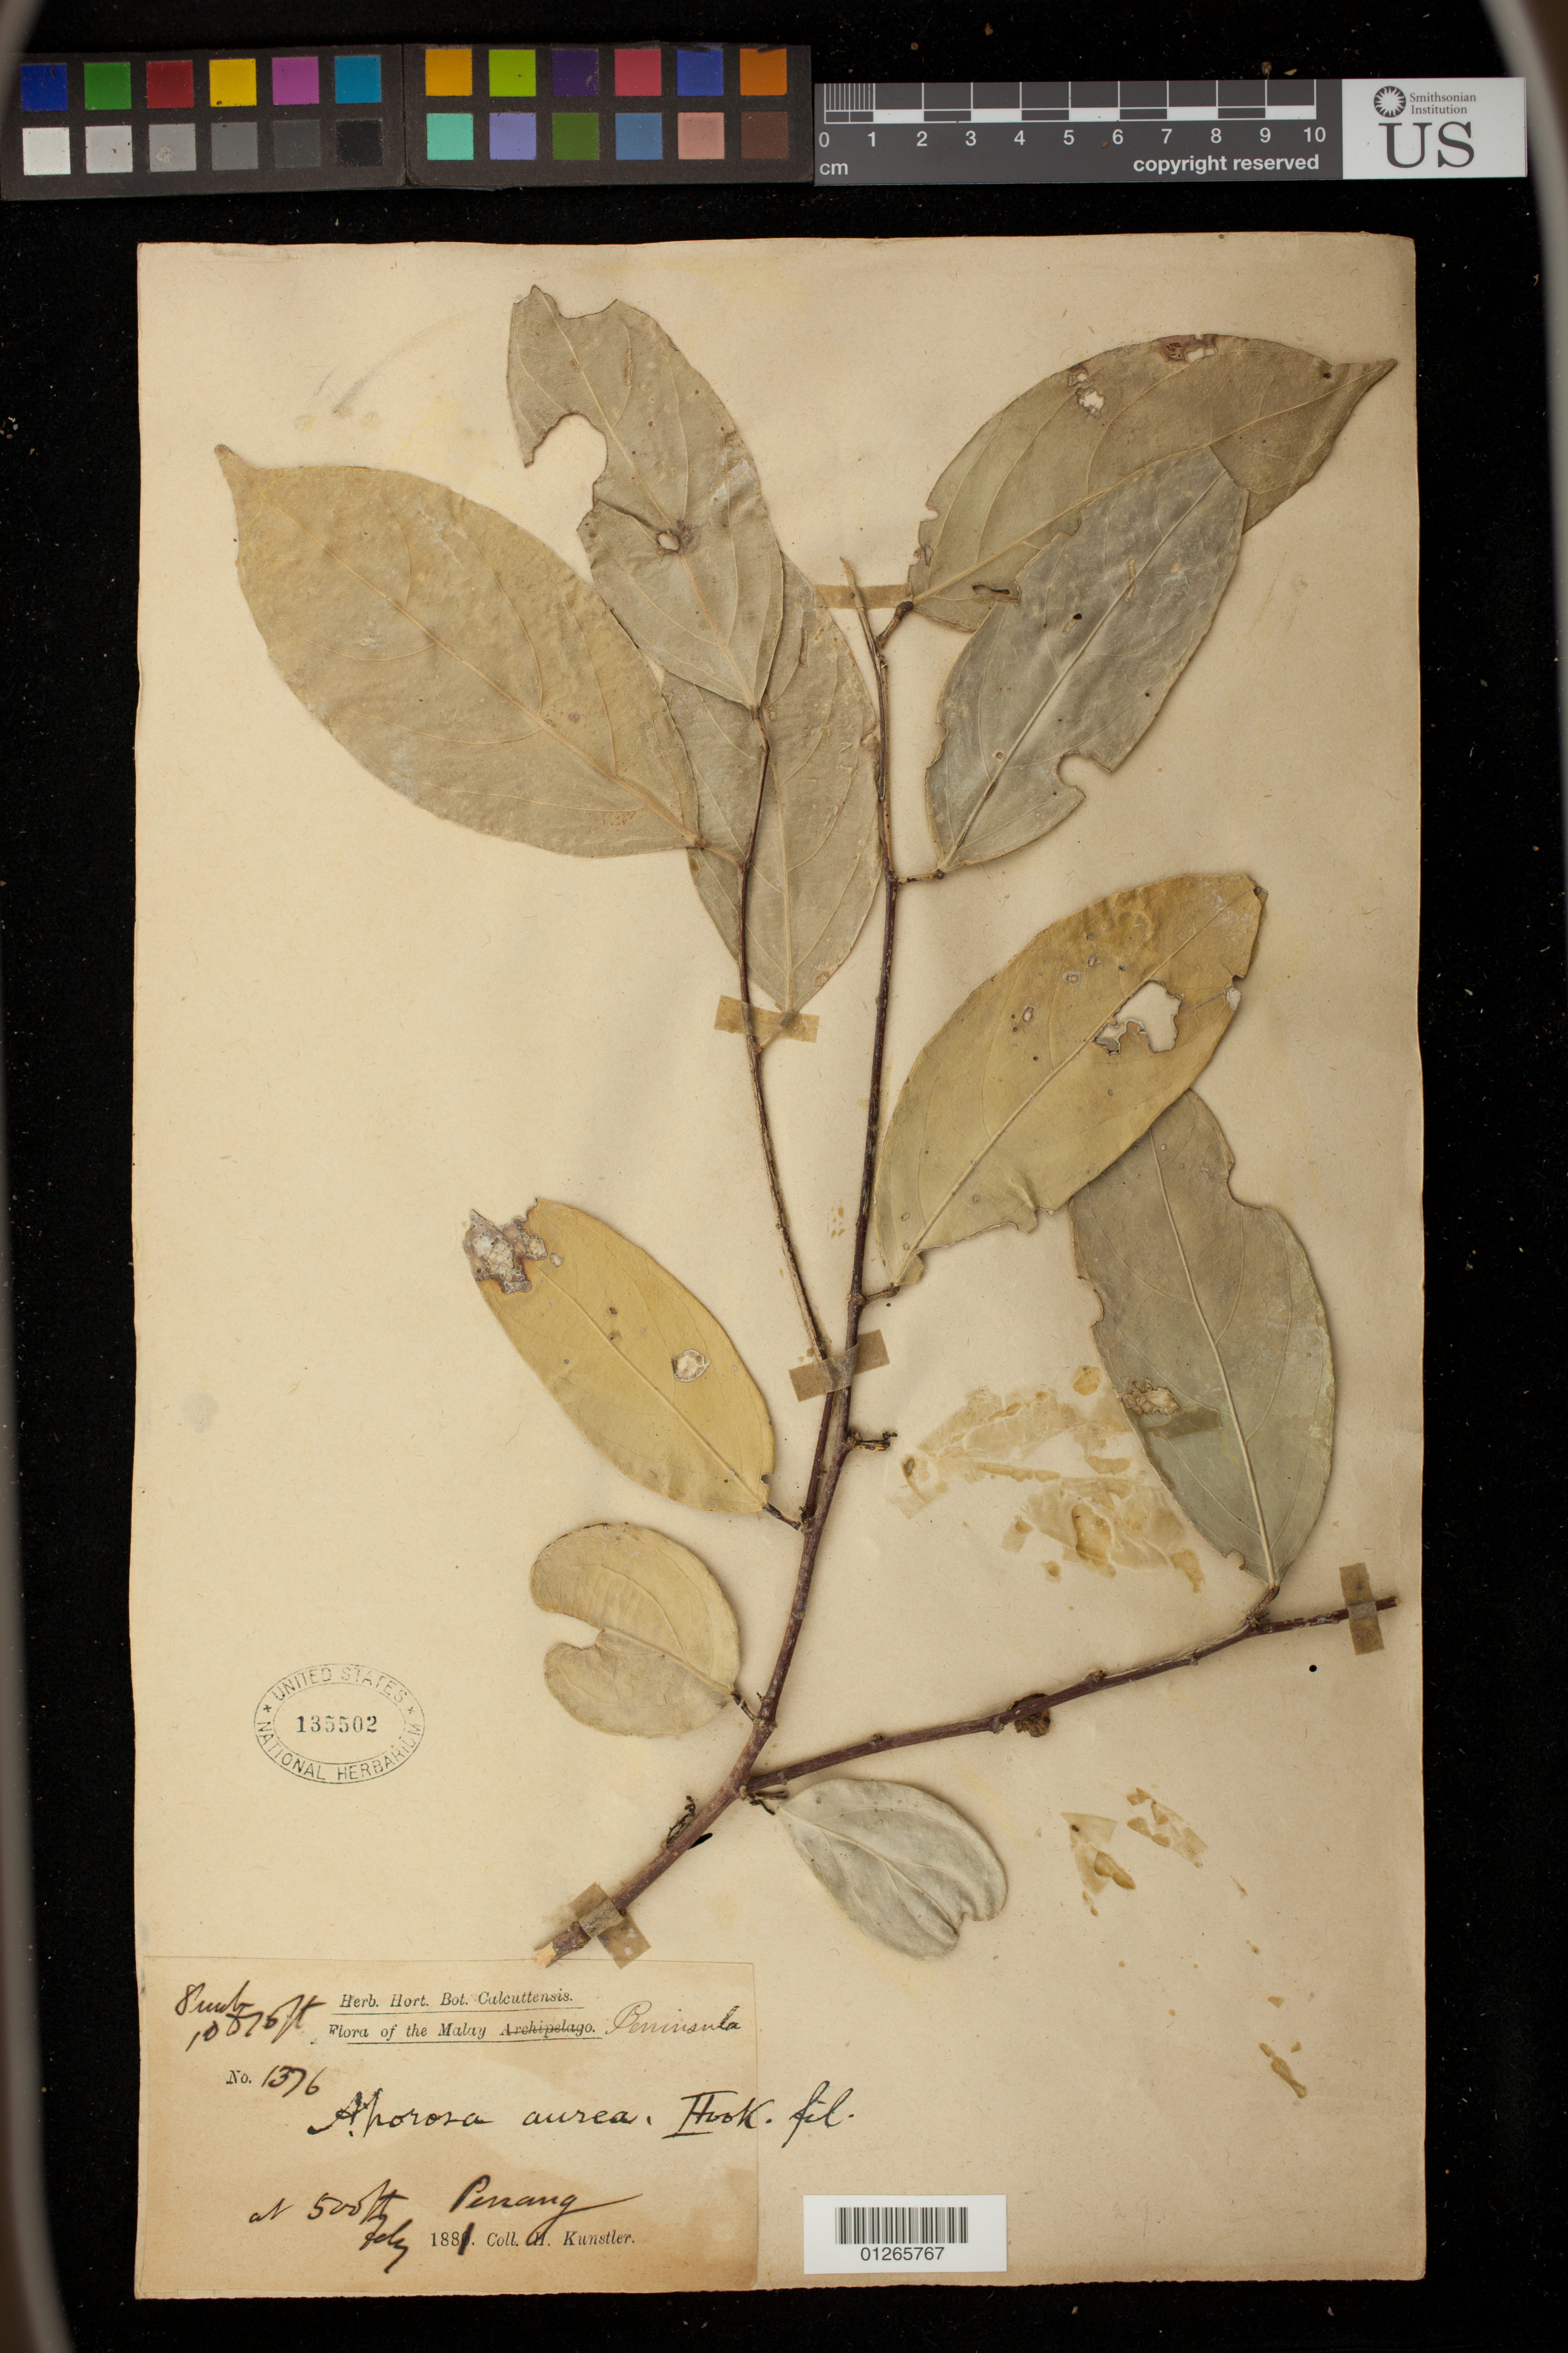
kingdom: Plantae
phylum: Tracheophyta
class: Magnoliopsida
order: Malpighiales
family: Phyllanthaceae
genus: Aporosa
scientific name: Aporosa aurea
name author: Hook. f.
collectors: H. H. Kunstler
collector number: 1376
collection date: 1881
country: Malaysia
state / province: Pinang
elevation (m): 152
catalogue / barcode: US 135502